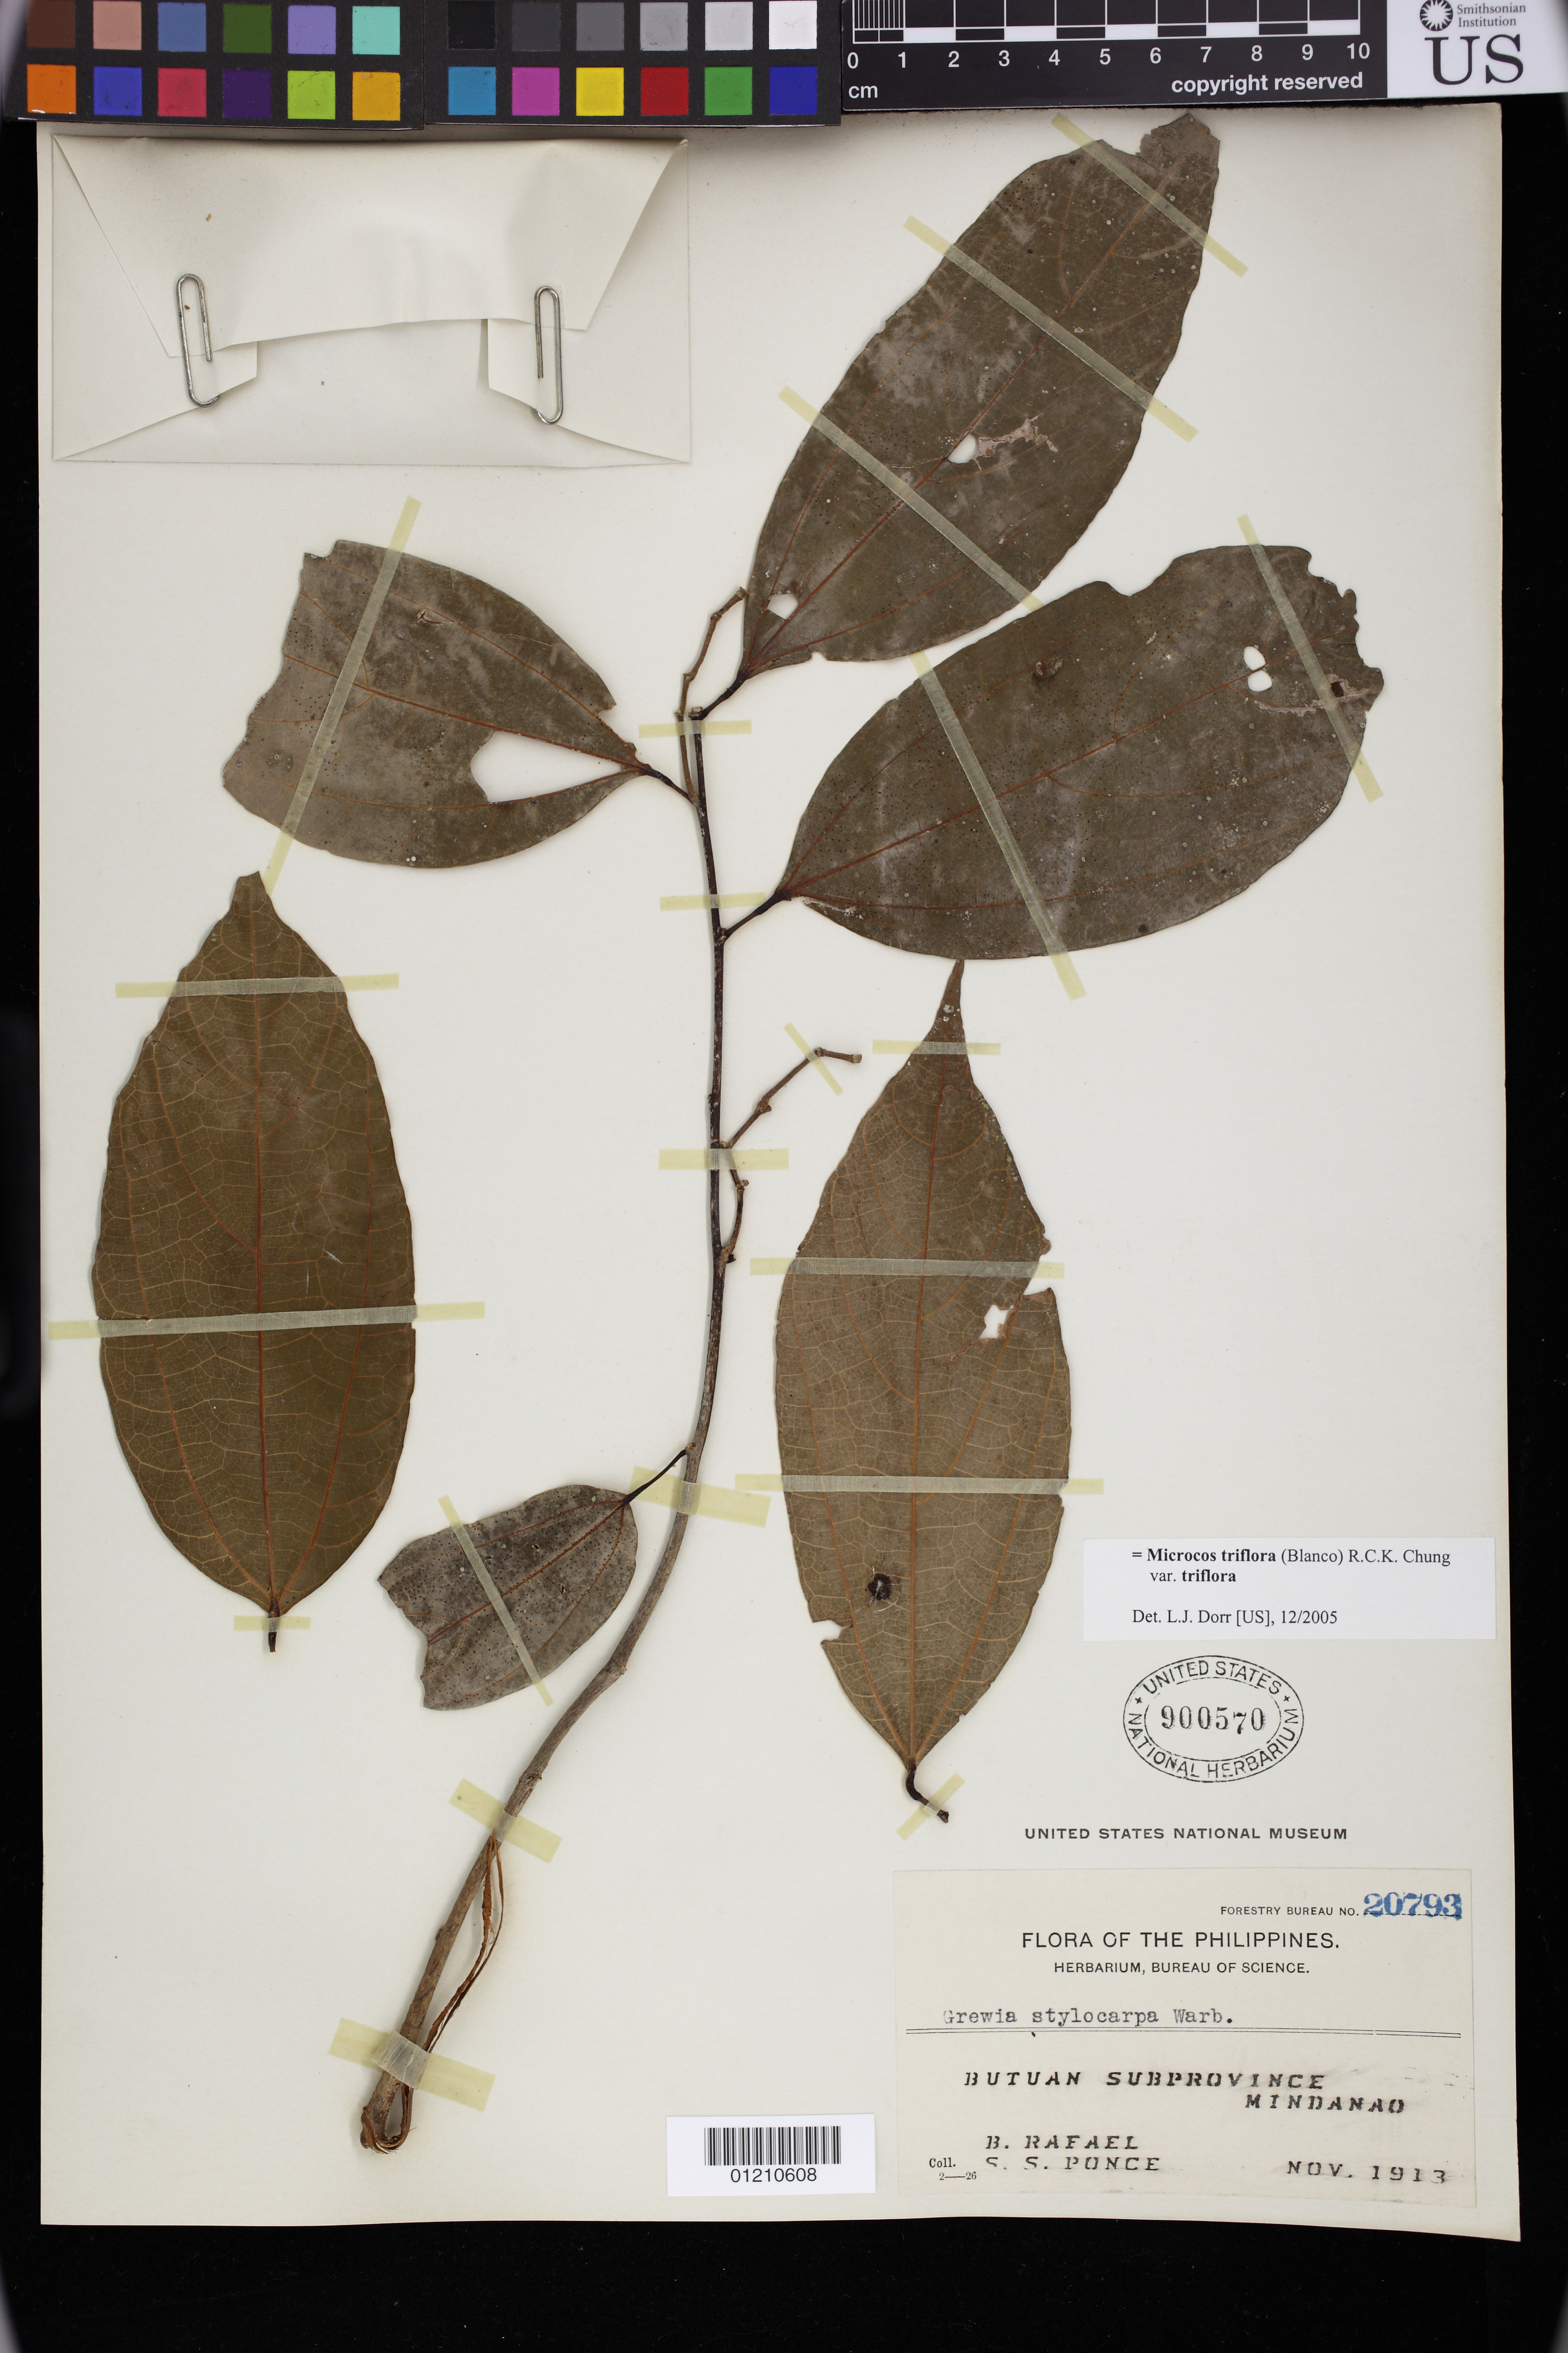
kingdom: Plantae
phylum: Tracheophyta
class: Magnoliopsida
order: Malvales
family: Malvaceae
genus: Microcos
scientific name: Microcos triflora var. triflora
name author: (Blanco) R.C.K. Chung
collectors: B. Rafael & S. Ponce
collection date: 1913-11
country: Philippines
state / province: Caraga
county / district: Agusan del Norte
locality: Butuan Subprovince.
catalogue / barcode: US 900570